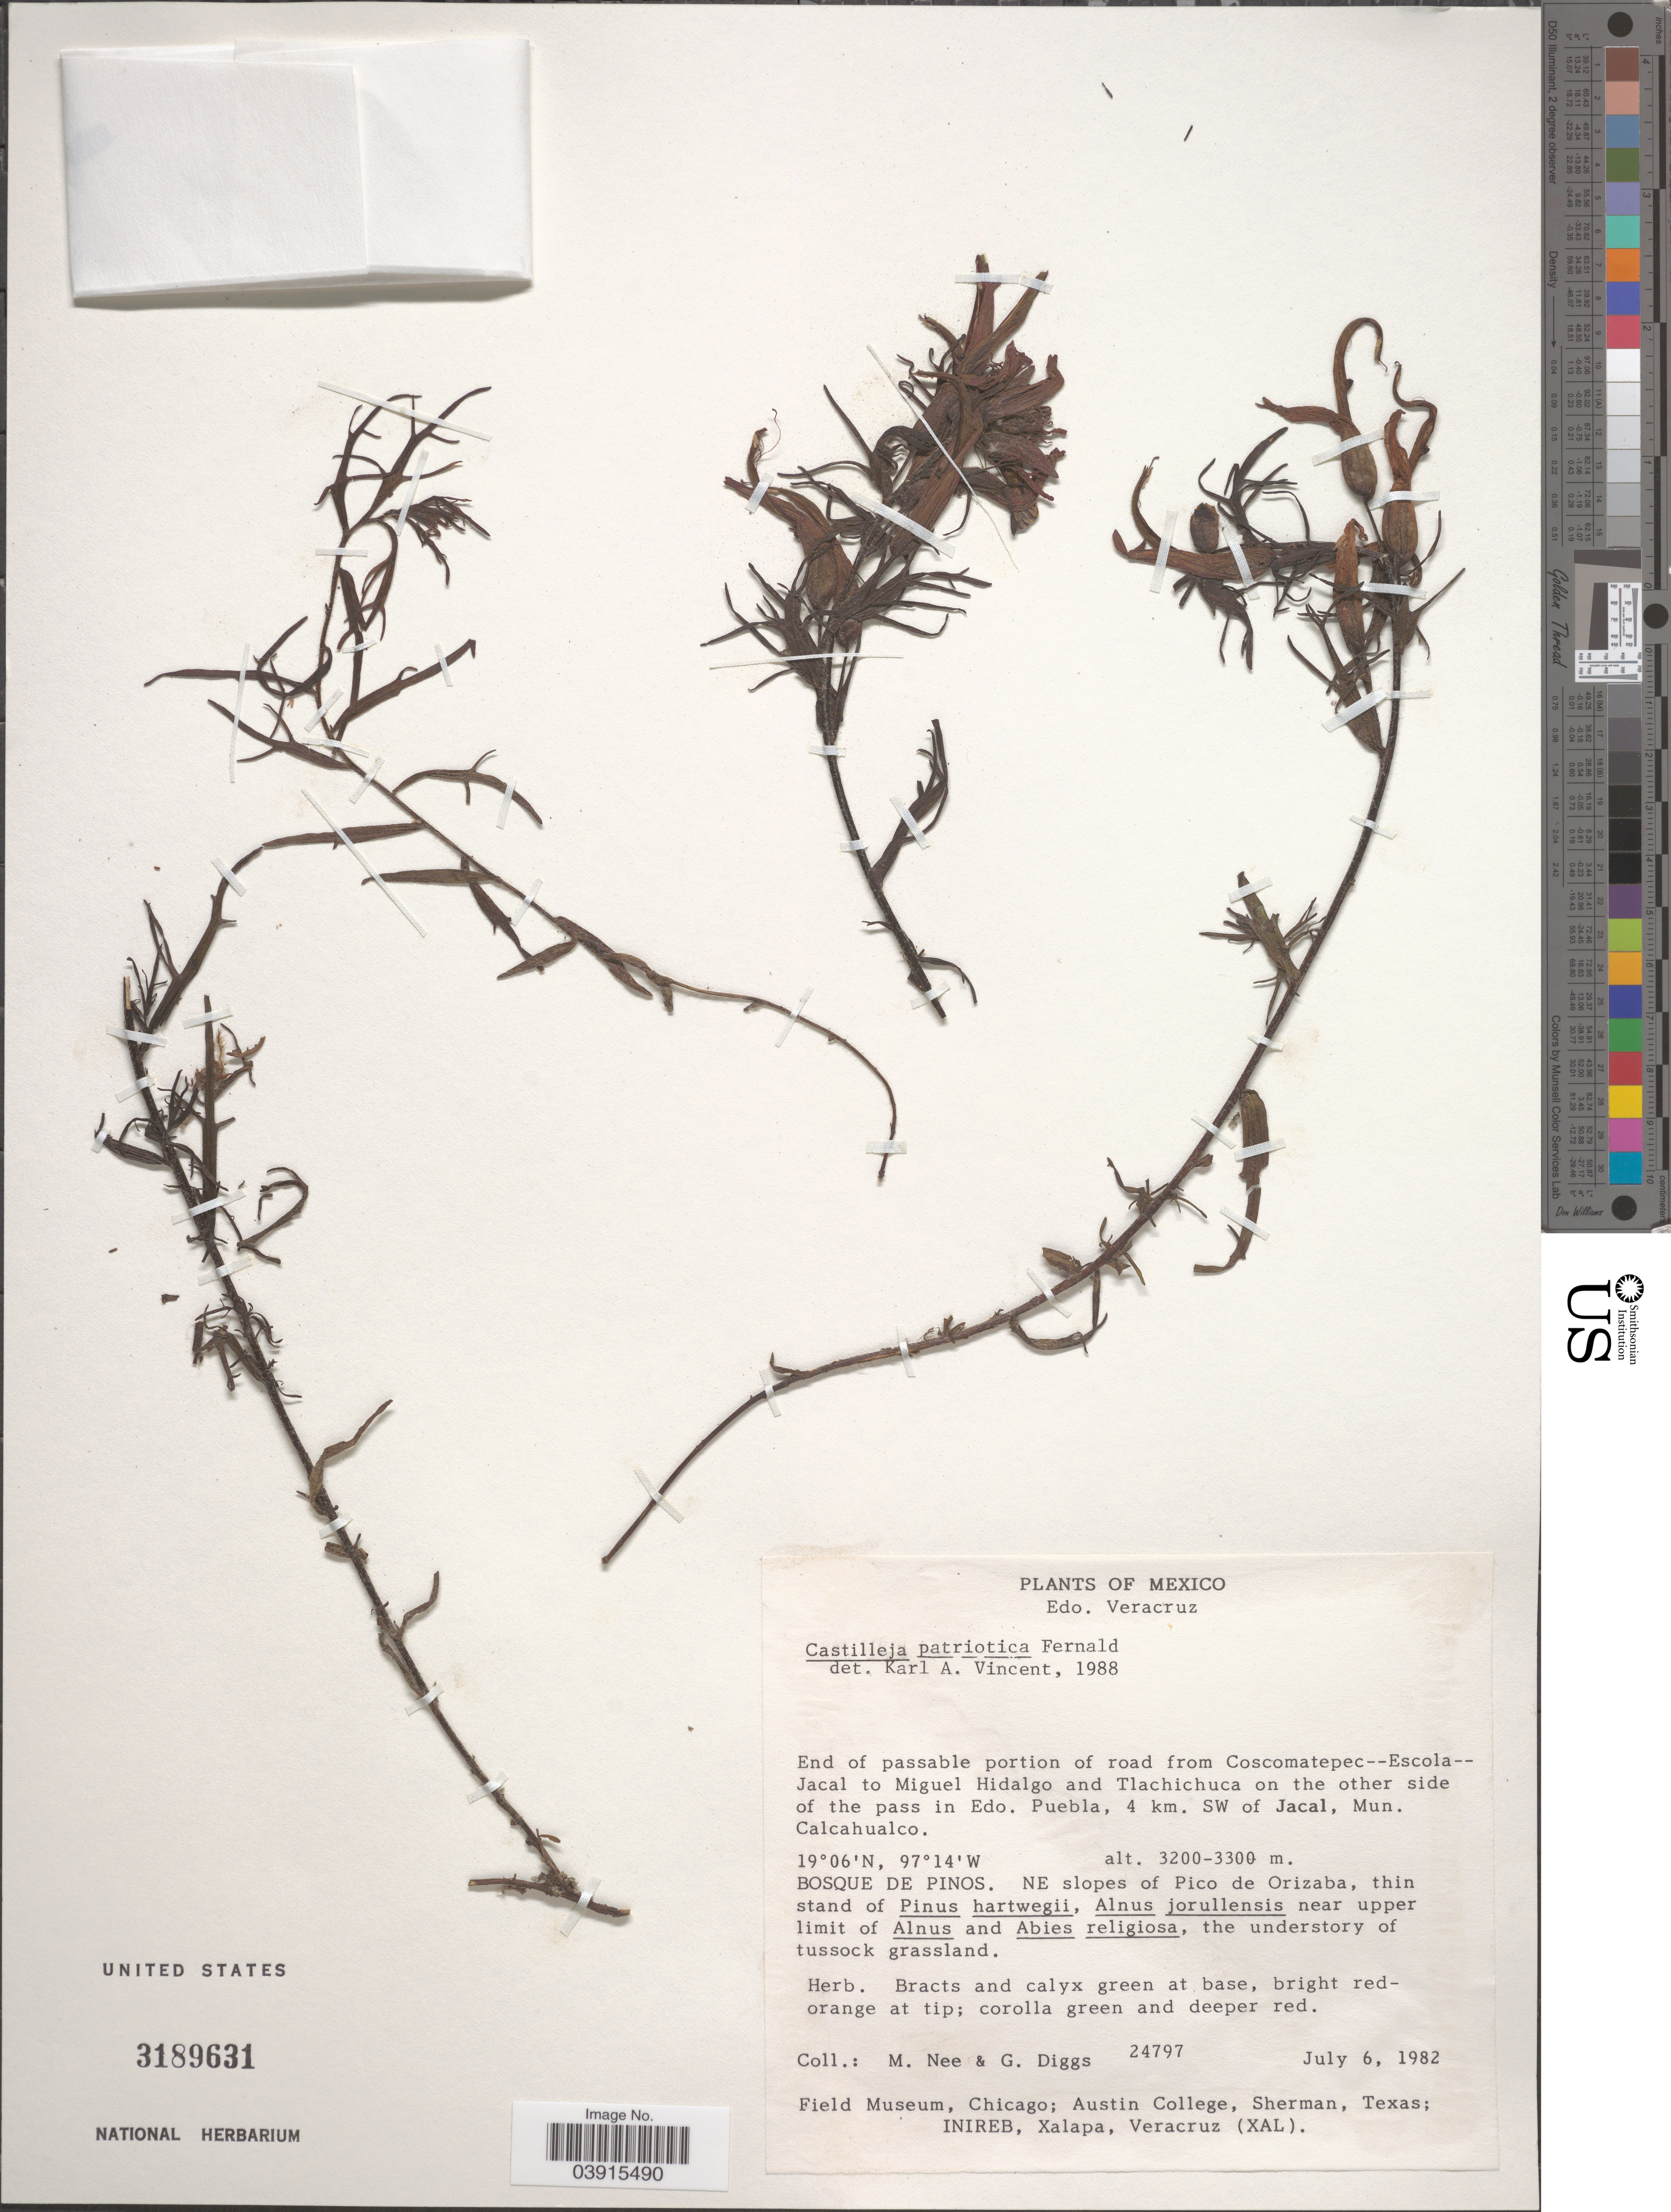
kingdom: Plantae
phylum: Tracheophyta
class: Magnoliopsida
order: Lamiales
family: Orobanchaceae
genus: Castilleja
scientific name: Castilleja patriotica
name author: Fernald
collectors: M. Nee & G. Diggs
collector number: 24797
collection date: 1982-07-06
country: Mexico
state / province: Veracruz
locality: Edo. Veracruz. End of passable portion of road from Coscomatepec -- Escola -- Jacal to Miguel Hidalgo and Tlachichuca on the other side of the pass in Edo. Puebla, 4 km. SW of Jacal, Mun. Calcahualco. Bosque de Pinos. NE slopes of Pico de Orizaba.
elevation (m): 3200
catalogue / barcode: US 3189631